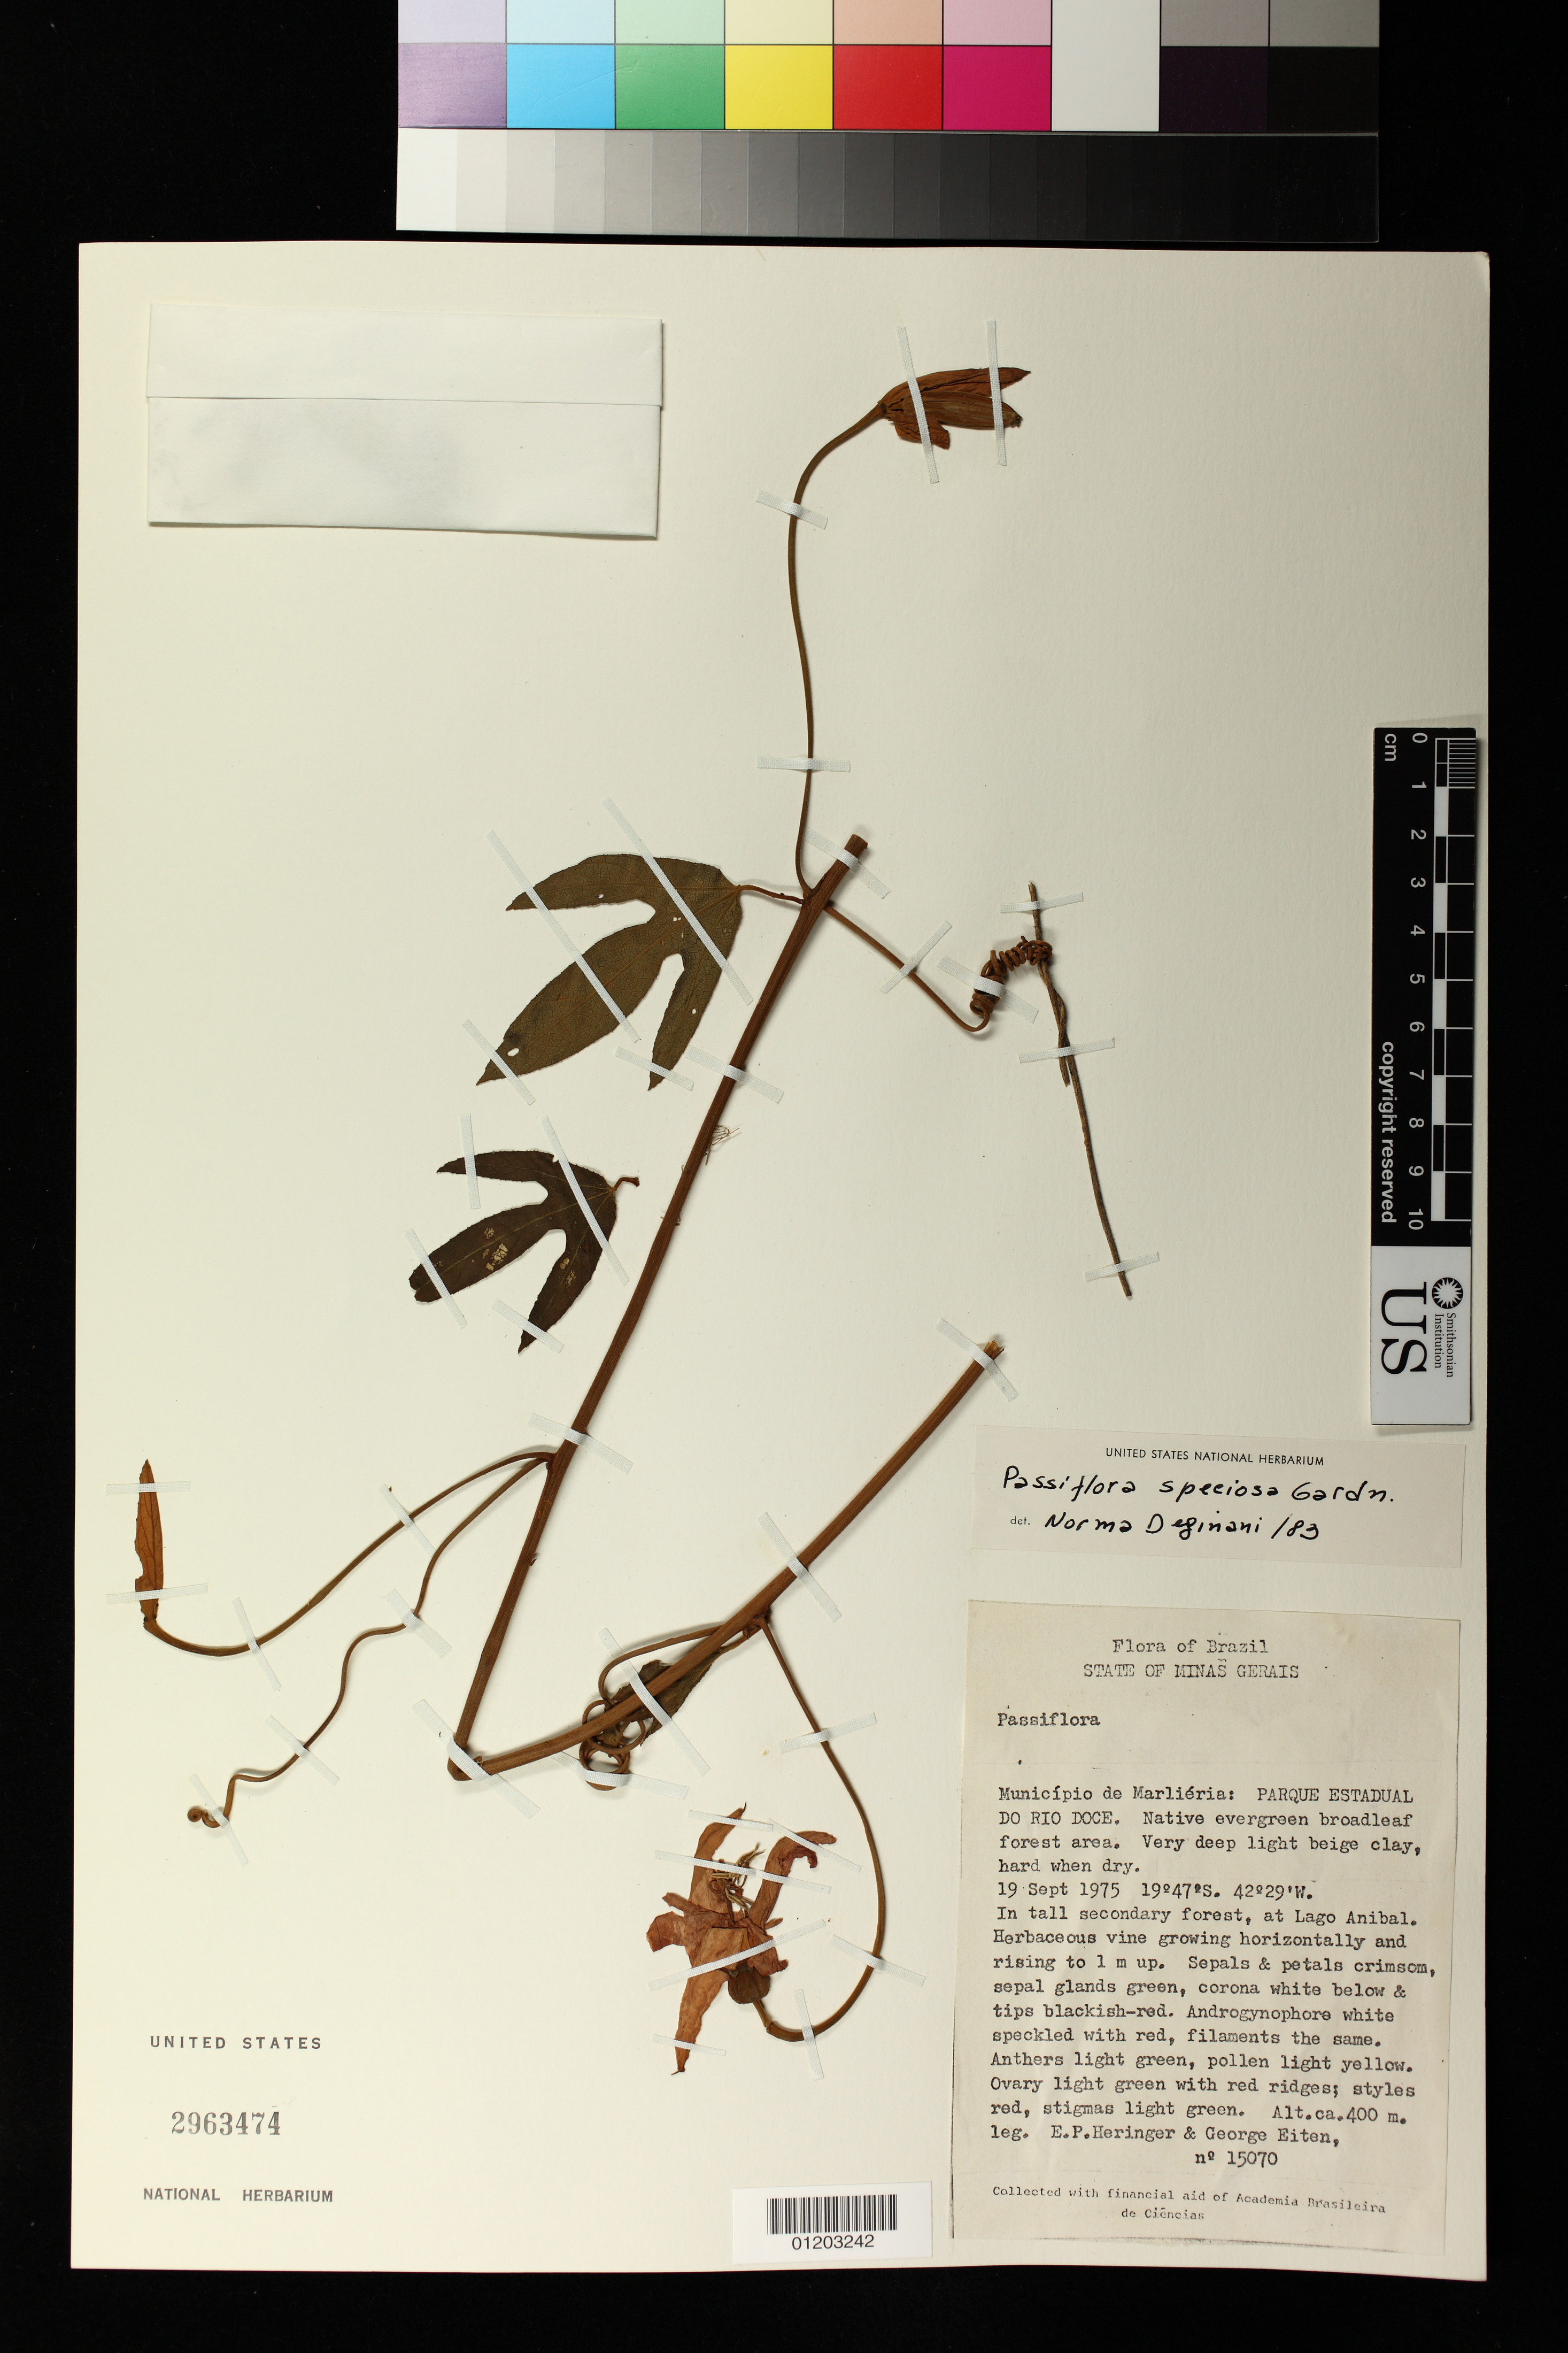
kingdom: Plantae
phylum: Tracheophyta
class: Magnoliopsida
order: Malpighiales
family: Passifloraceae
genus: Passiflora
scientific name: Passiflora speciosa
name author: Gardner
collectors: E. P. Heringer & G. Eiten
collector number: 15070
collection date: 1975-09-19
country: Brazil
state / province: Minas Gerais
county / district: Marlieria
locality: Parque Estadual do Rio Doce. In tall secondary forest, at Lago Anibal.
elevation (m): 400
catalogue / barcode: US 2963474